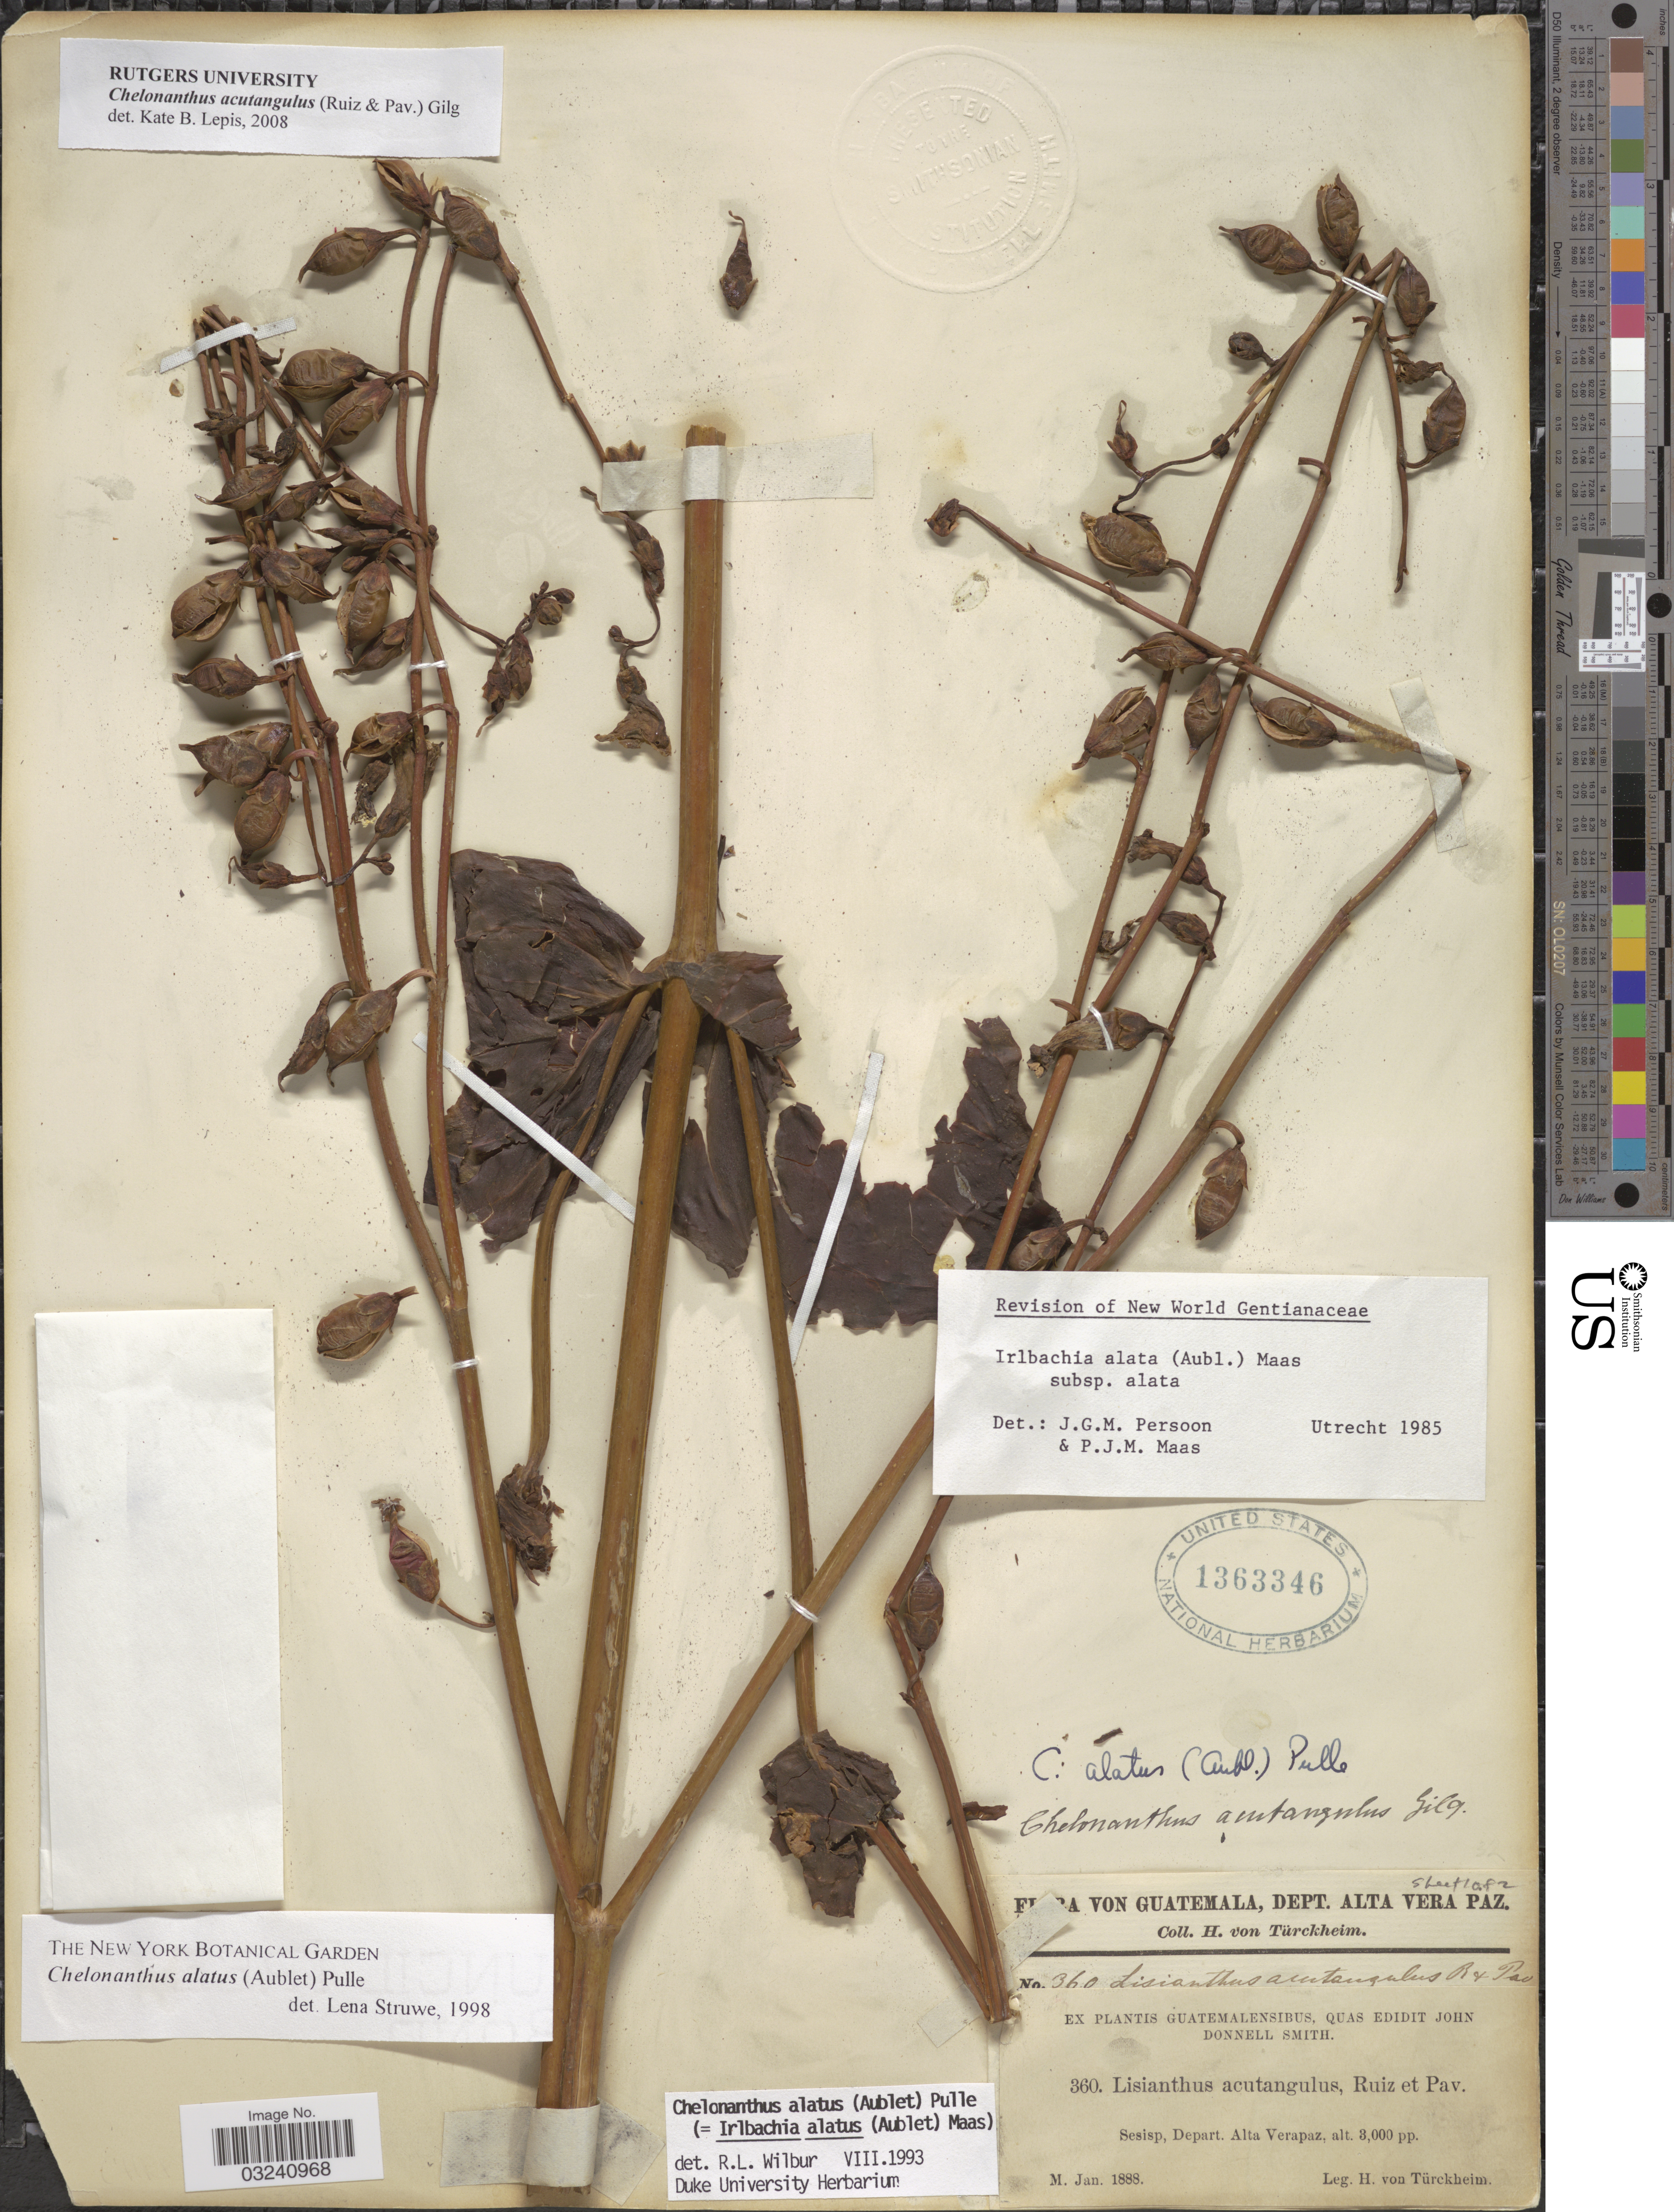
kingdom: Plantae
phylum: Tracheophyta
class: Magnoliopsida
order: Gentianales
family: Gentianaceae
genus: Chelonanthus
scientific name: Chelonanthus acutangulus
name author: (Ruiz & Pav.) Gilg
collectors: H. von Türckheim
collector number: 360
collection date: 1888-01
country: Guatemala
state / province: Alta Verapaz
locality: Sesisp, Depart. Alta Verapaz.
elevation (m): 914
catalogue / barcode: US 1363346